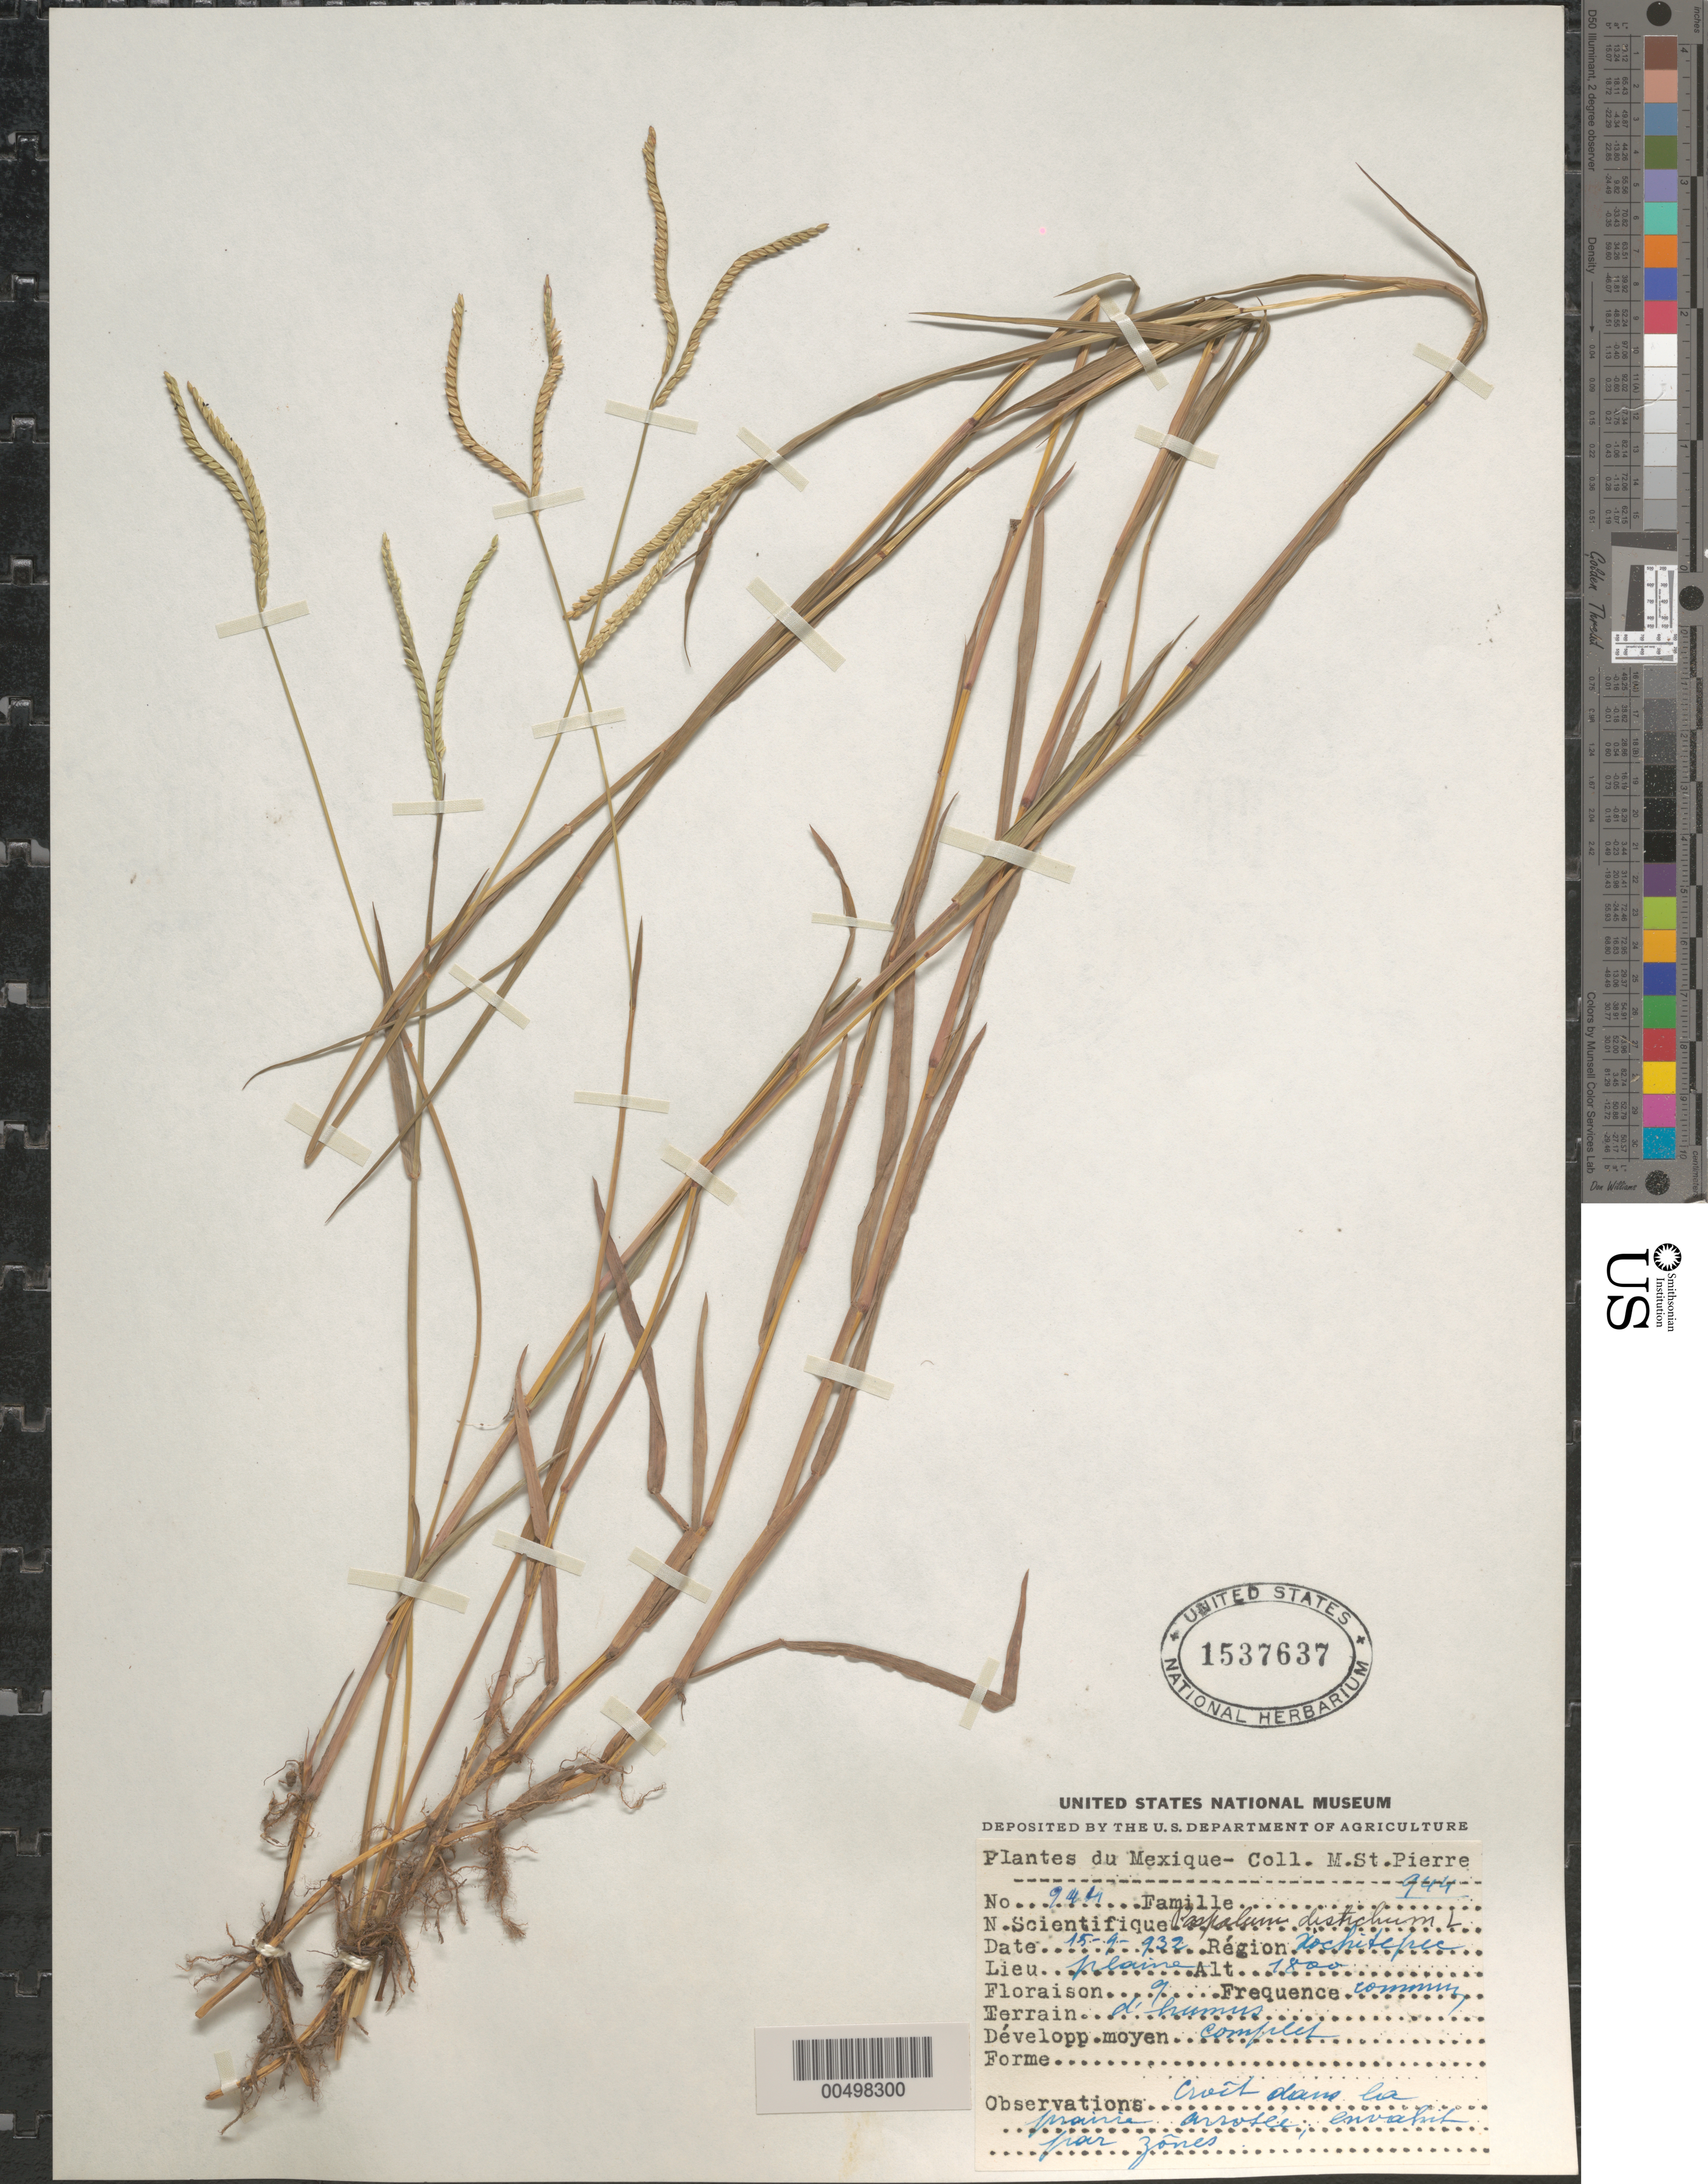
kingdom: Plantae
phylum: Tracheophyta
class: Liliopsida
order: Poales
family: Poaceae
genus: Paspalum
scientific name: Paspalum paspaloides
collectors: M. Saint-Pierre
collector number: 944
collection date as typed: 15 Sep 1932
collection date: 1932-09-15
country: Mexico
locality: Xochitepec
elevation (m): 1800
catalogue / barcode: US 1537637